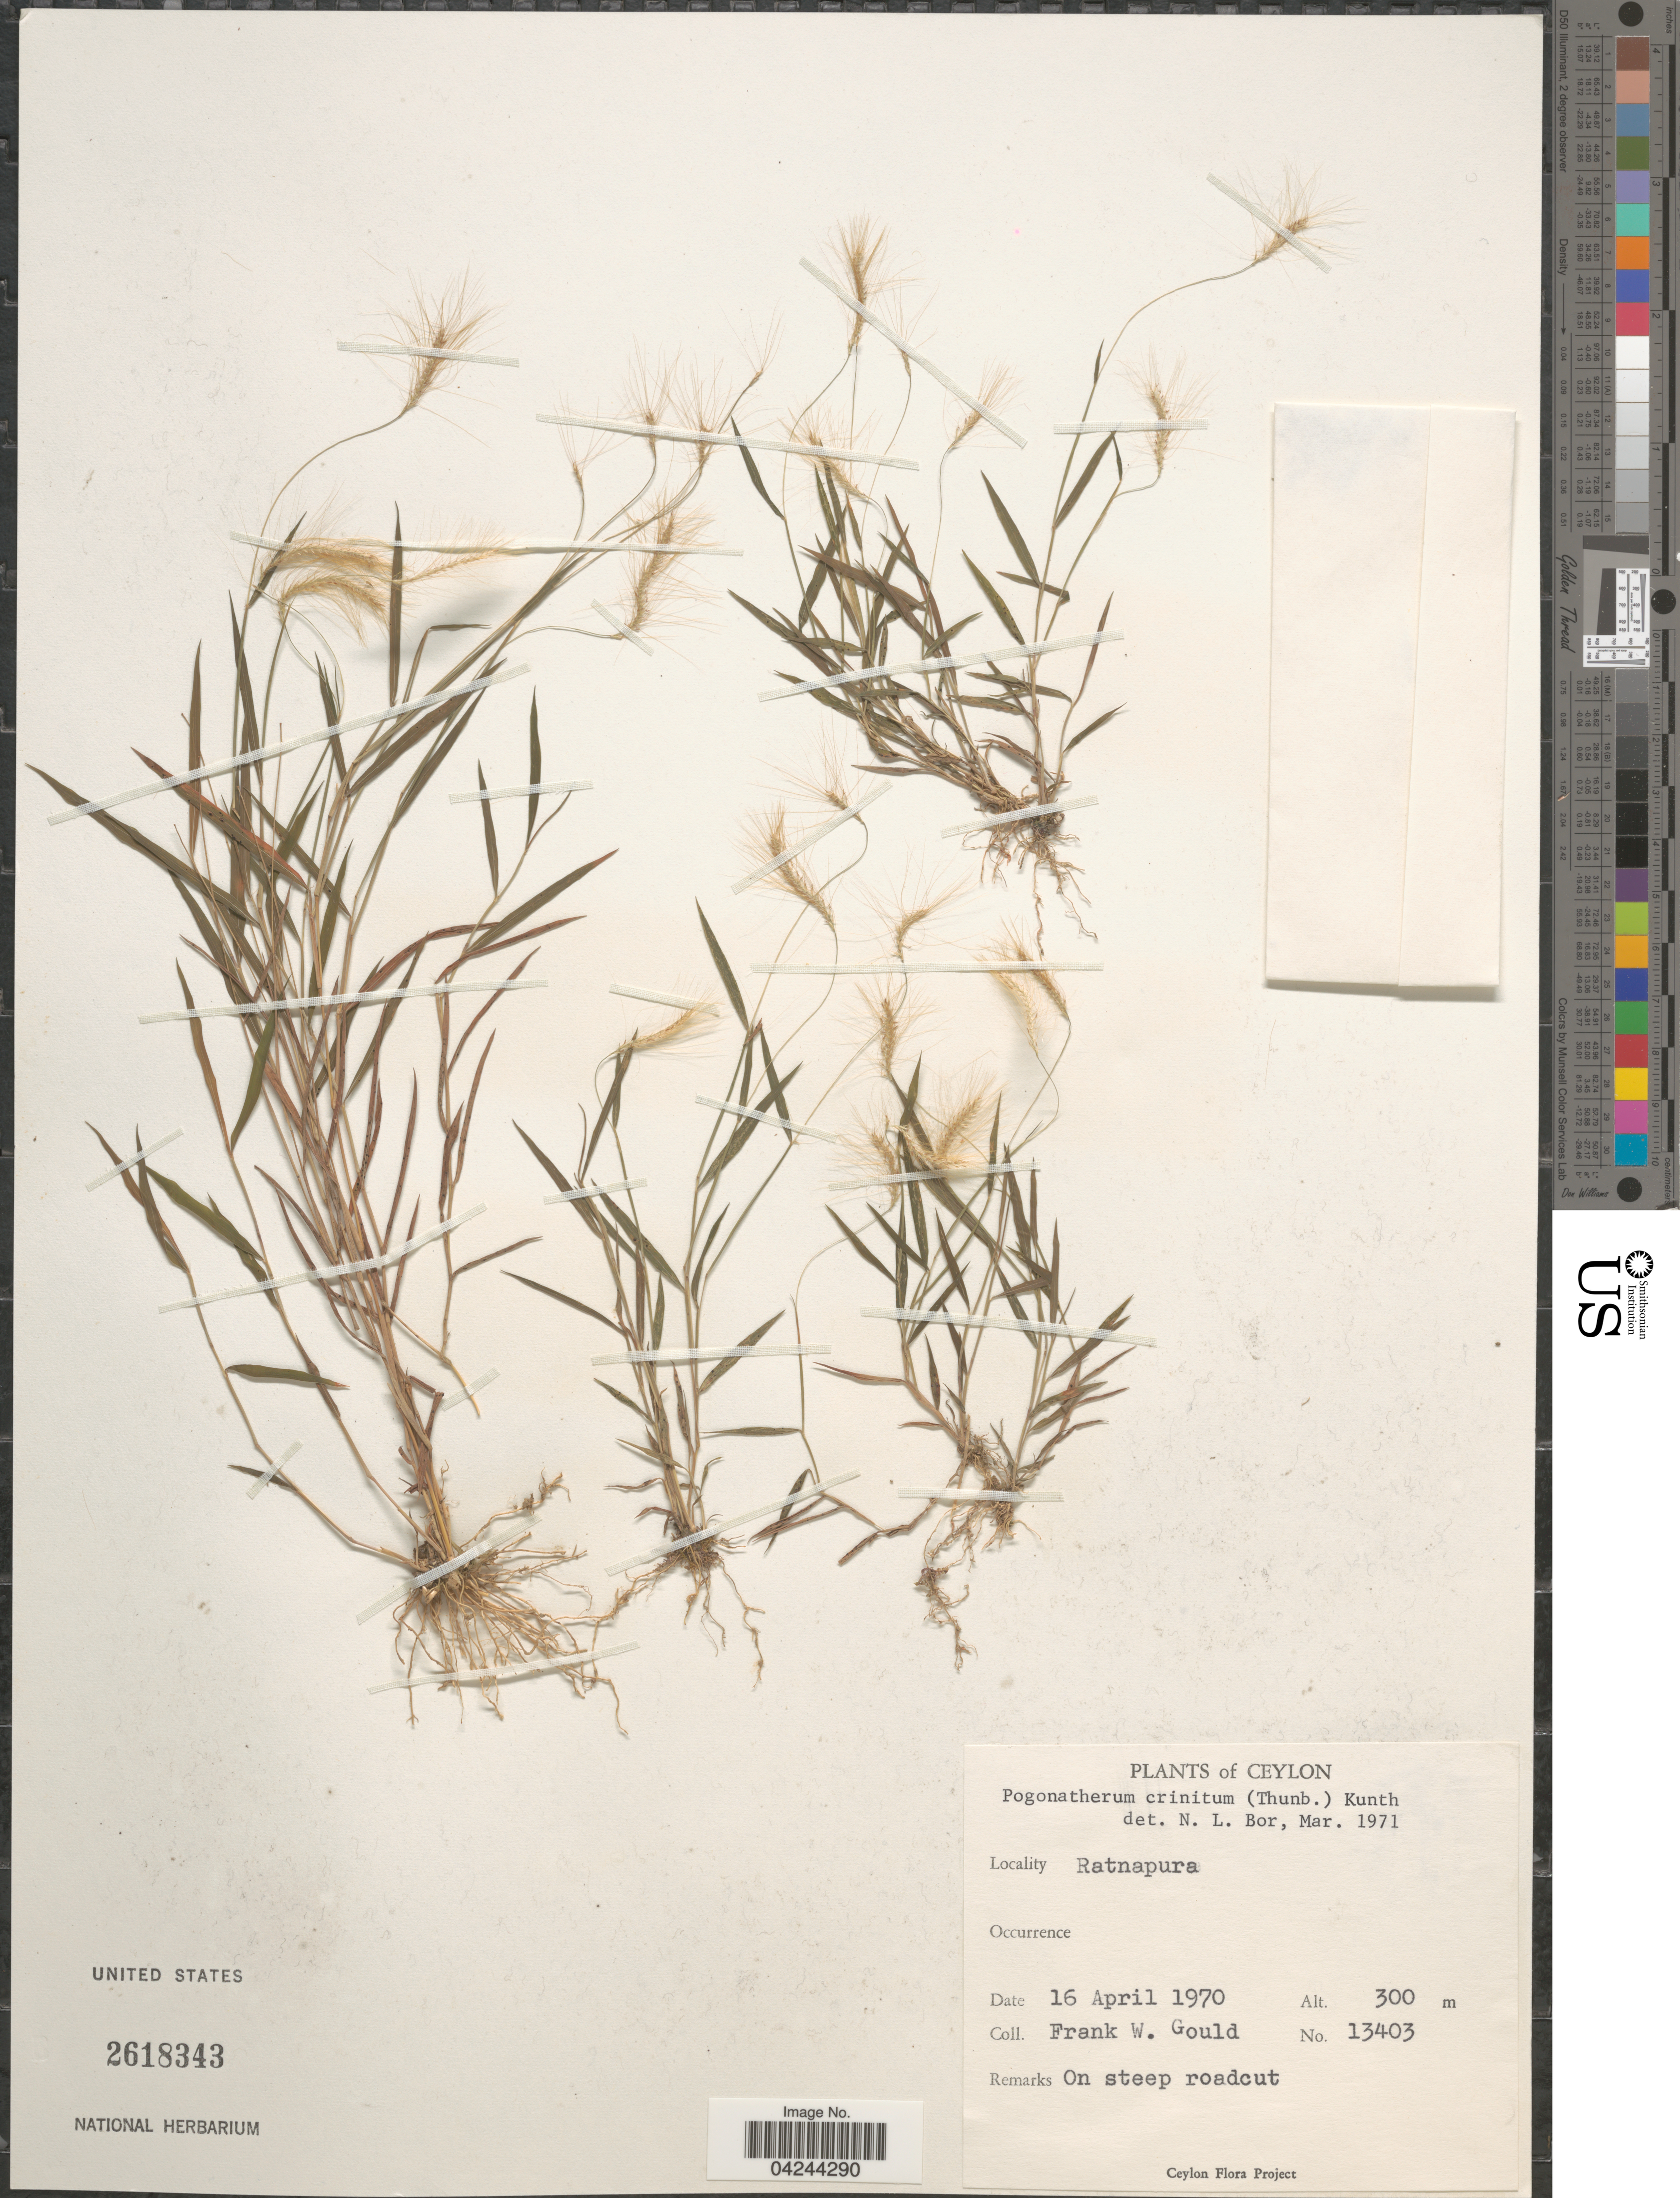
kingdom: Plantae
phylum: Tracheophyta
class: Liliopsida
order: Poales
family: Poaceae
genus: Pogonatherum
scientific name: Pogonatherum crinitum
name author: (Thunb.) Kunth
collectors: F. W. Gould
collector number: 13403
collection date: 1970-04-16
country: Sri Lanka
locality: Ceylon. Ratnapura.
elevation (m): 300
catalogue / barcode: US 2618343